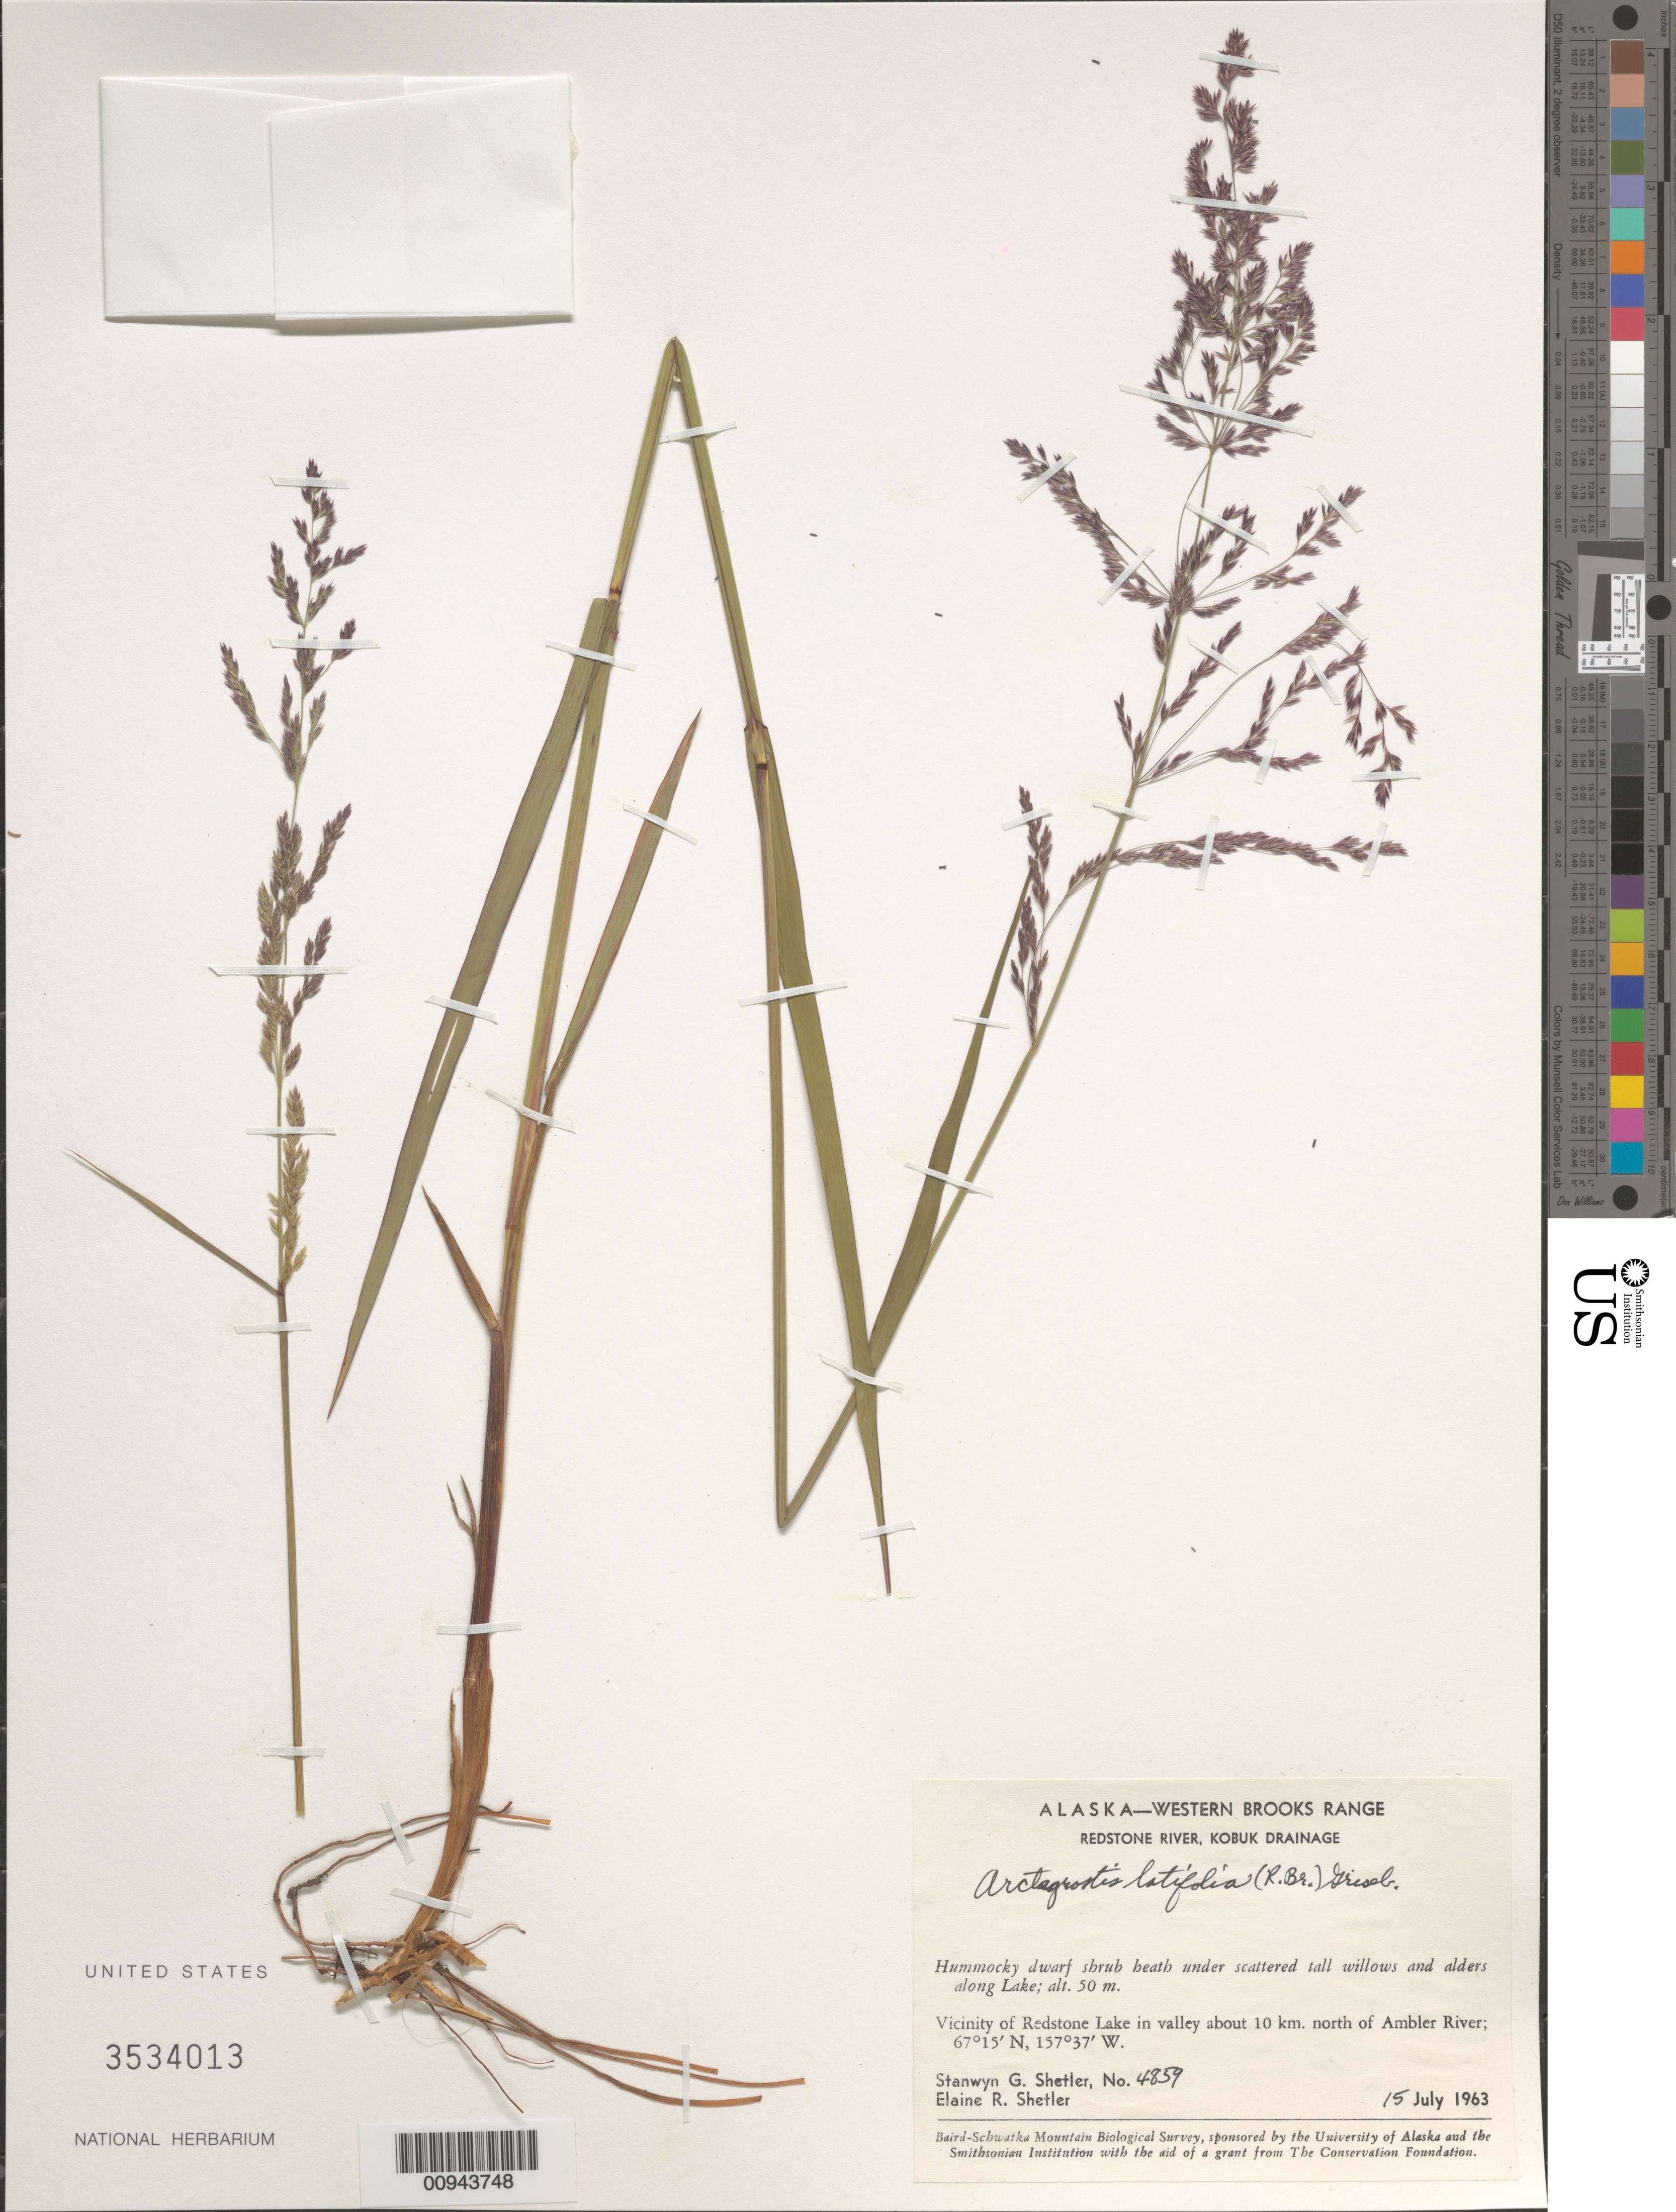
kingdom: Plantae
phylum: Tracheophyta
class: Liliopsida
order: Poales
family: Poaceae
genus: Arctagrostis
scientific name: Arctagrostis latifolia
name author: (R. Br.) Griseb.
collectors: S. Shetler & E. R. Shetler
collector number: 4859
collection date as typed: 15 Jul 1963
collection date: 1963-07-15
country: United States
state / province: Alaska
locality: Vicinity of Redstone Lake in valley about 10 km. north of Ambler River. Western Brooks Range, Redstone River, Kobuk Drainage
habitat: Hummocky dwarf shrub heath under scattered tall willows and alders along Lake.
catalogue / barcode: US 3534013